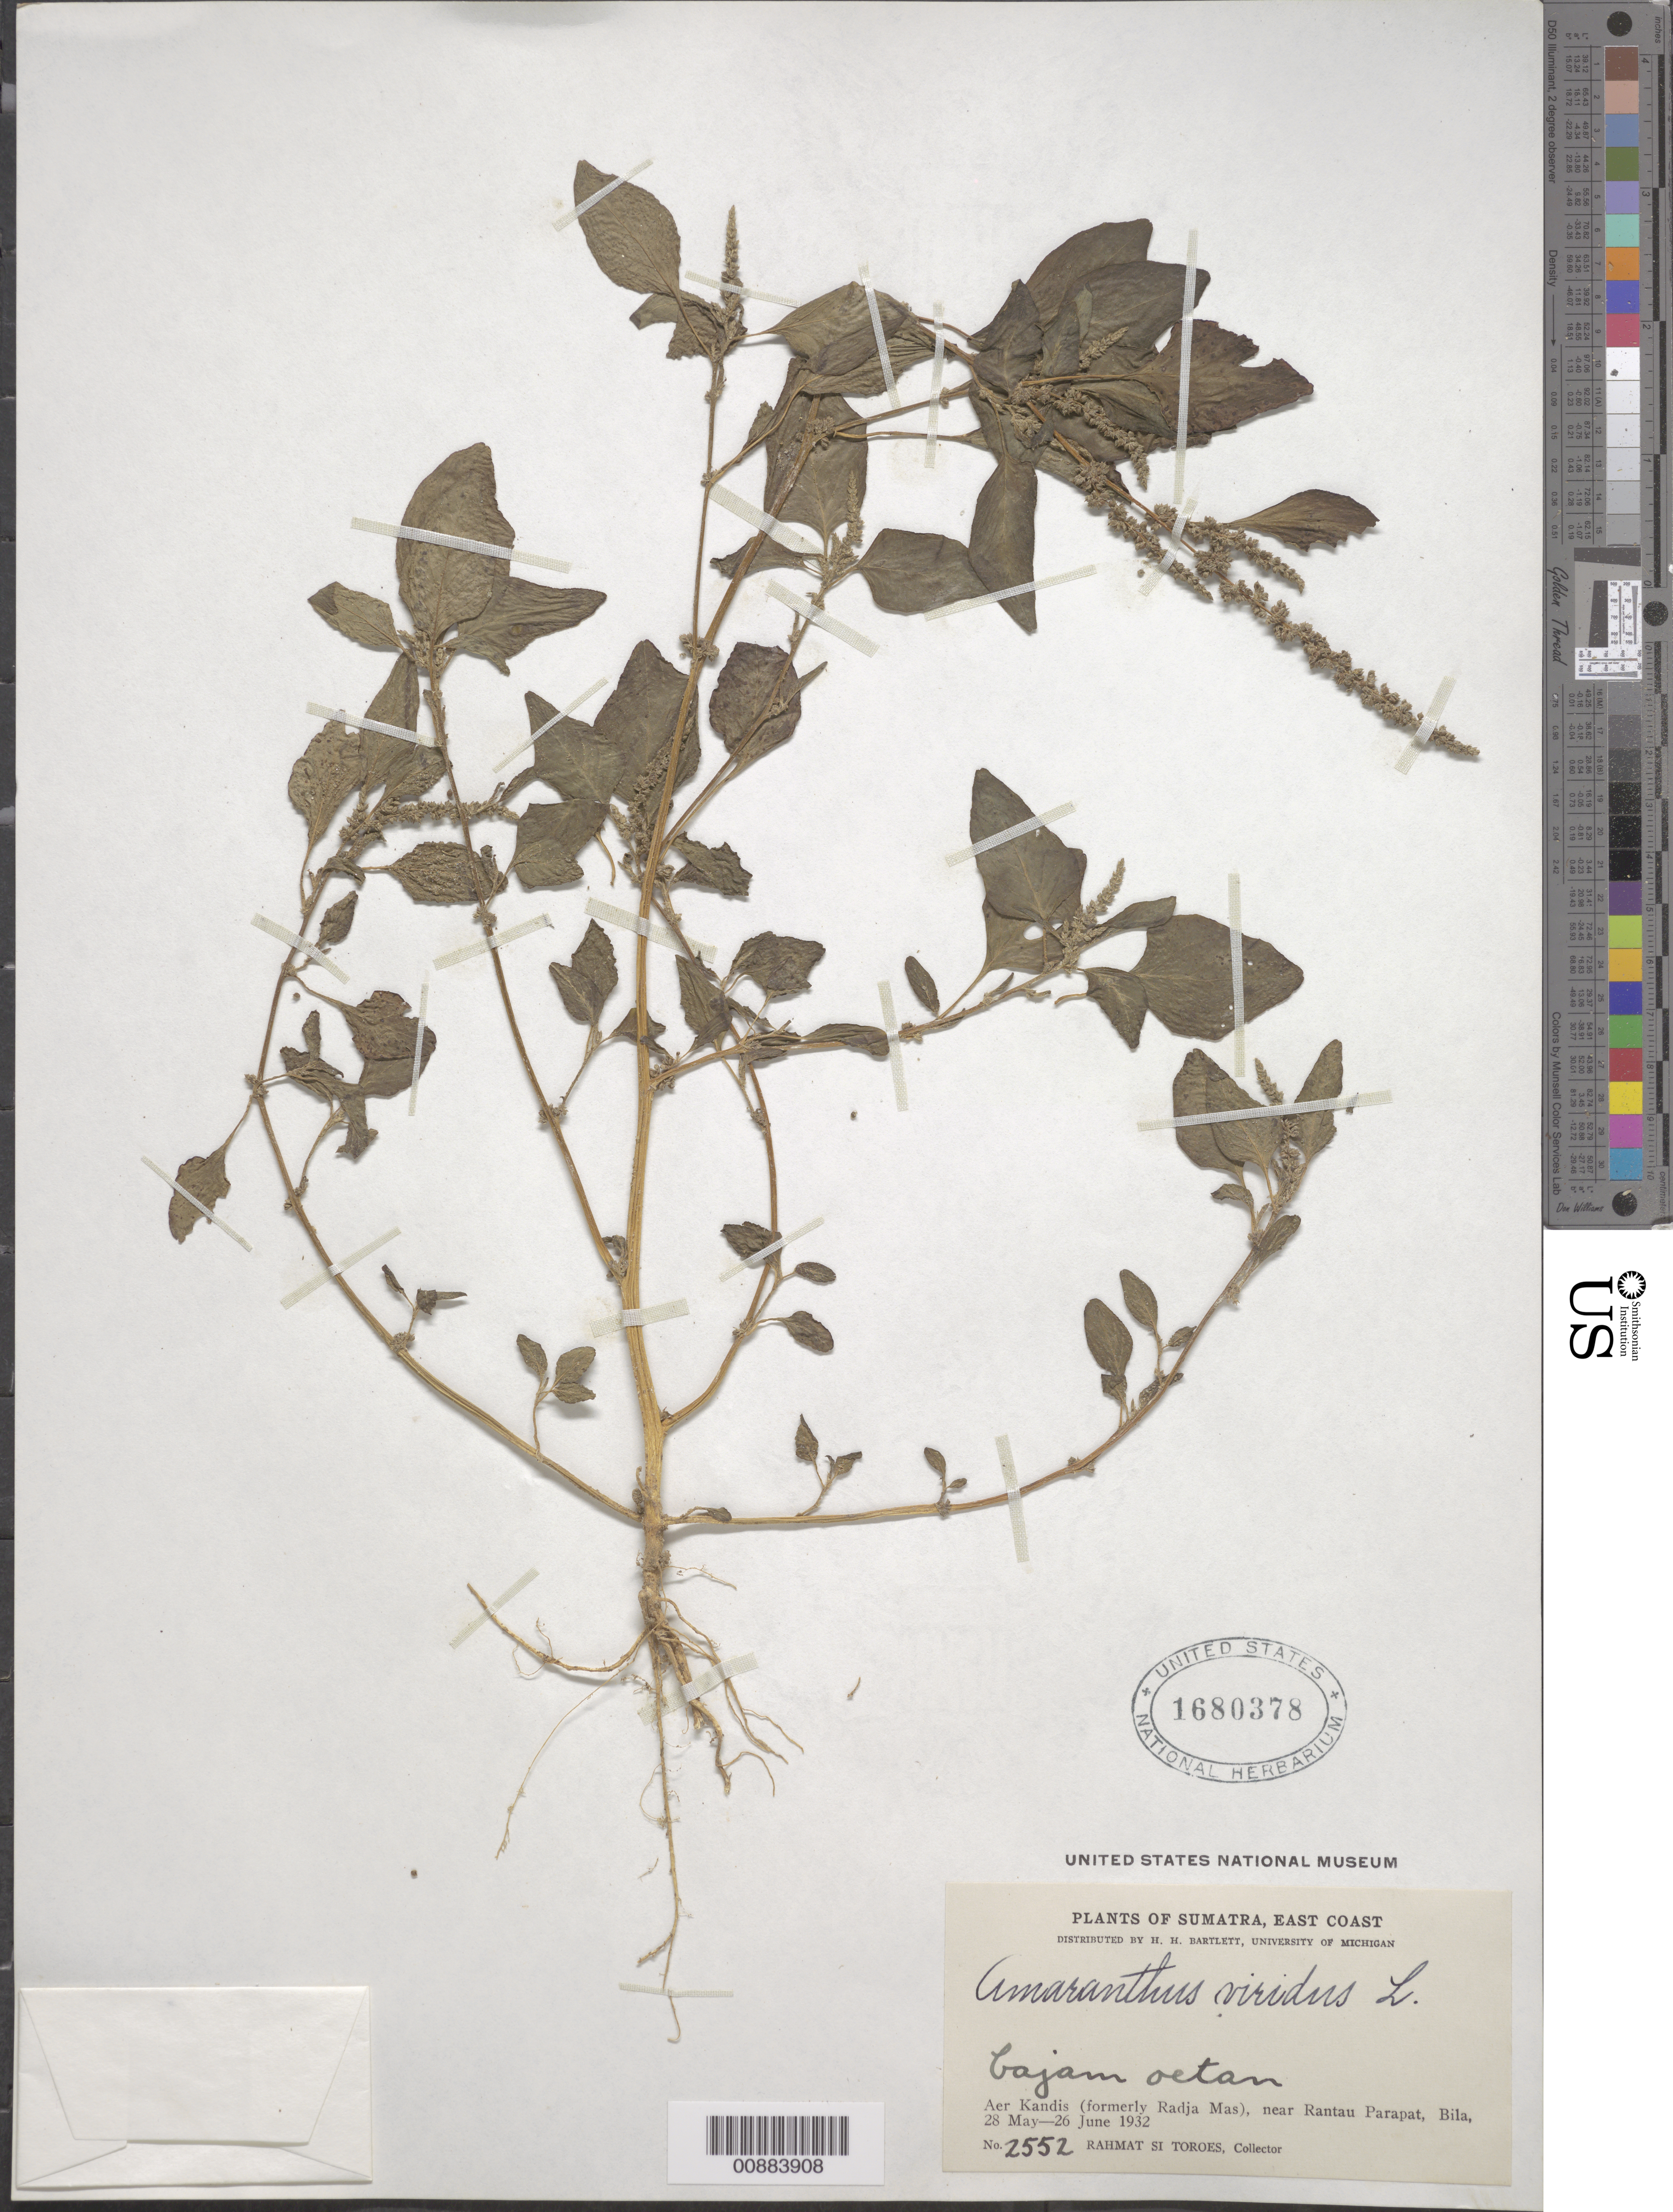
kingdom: Plantae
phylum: Tracheophyta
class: Magnoliopsida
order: Caryophyllales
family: Amaranthaceae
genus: Amaranthus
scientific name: Amaranthus viridis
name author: L.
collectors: Rahmat Si Boeea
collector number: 2552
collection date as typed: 28 May 1932 to 26 Jun 1932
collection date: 1932-05-28/1932-06-26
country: Indonesia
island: Sumatra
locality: Aer Kandis (formerly Radja Mas), near Rantau Parapat, Bila.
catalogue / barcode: US 1680378